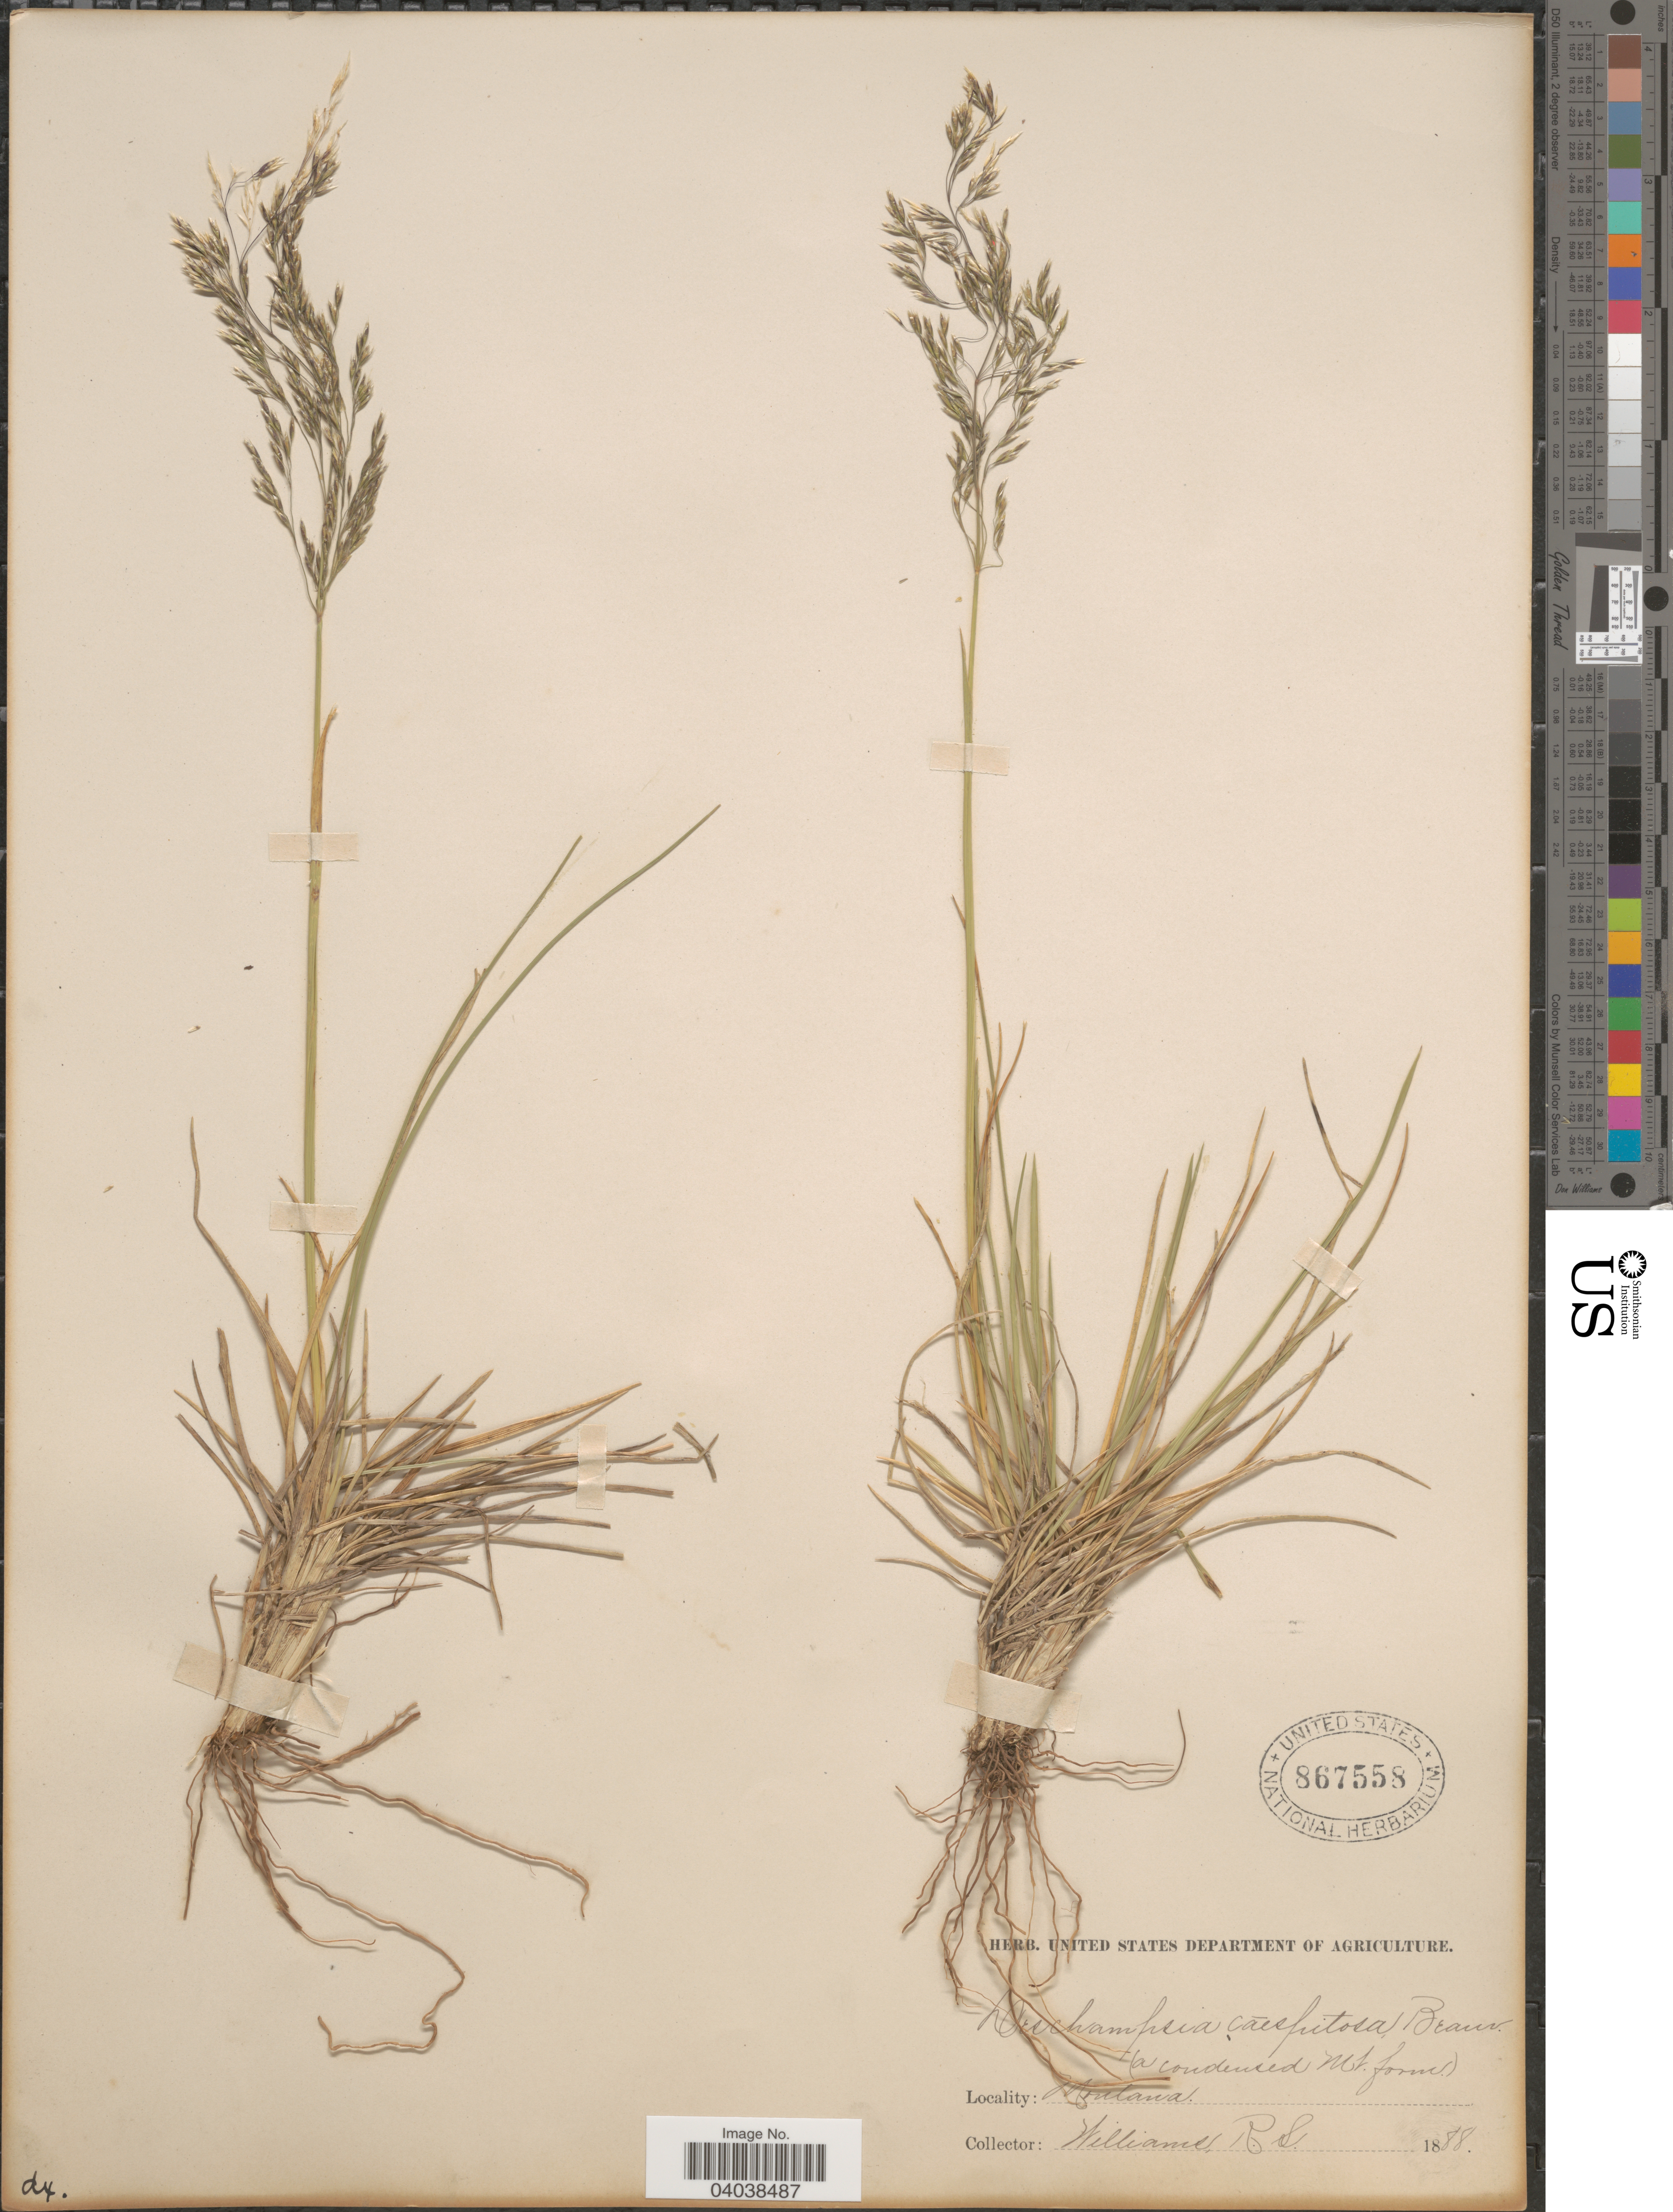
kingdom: Plantae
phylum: Tracheophyta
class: Liliopsida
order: Poales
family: Poaceae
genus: Deschampsia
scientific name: Deschampsia cespitosa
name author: (L.) P. Beauv.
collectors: R. S. Williams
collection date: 1888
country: United States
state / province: Montana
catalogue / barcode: US 867558